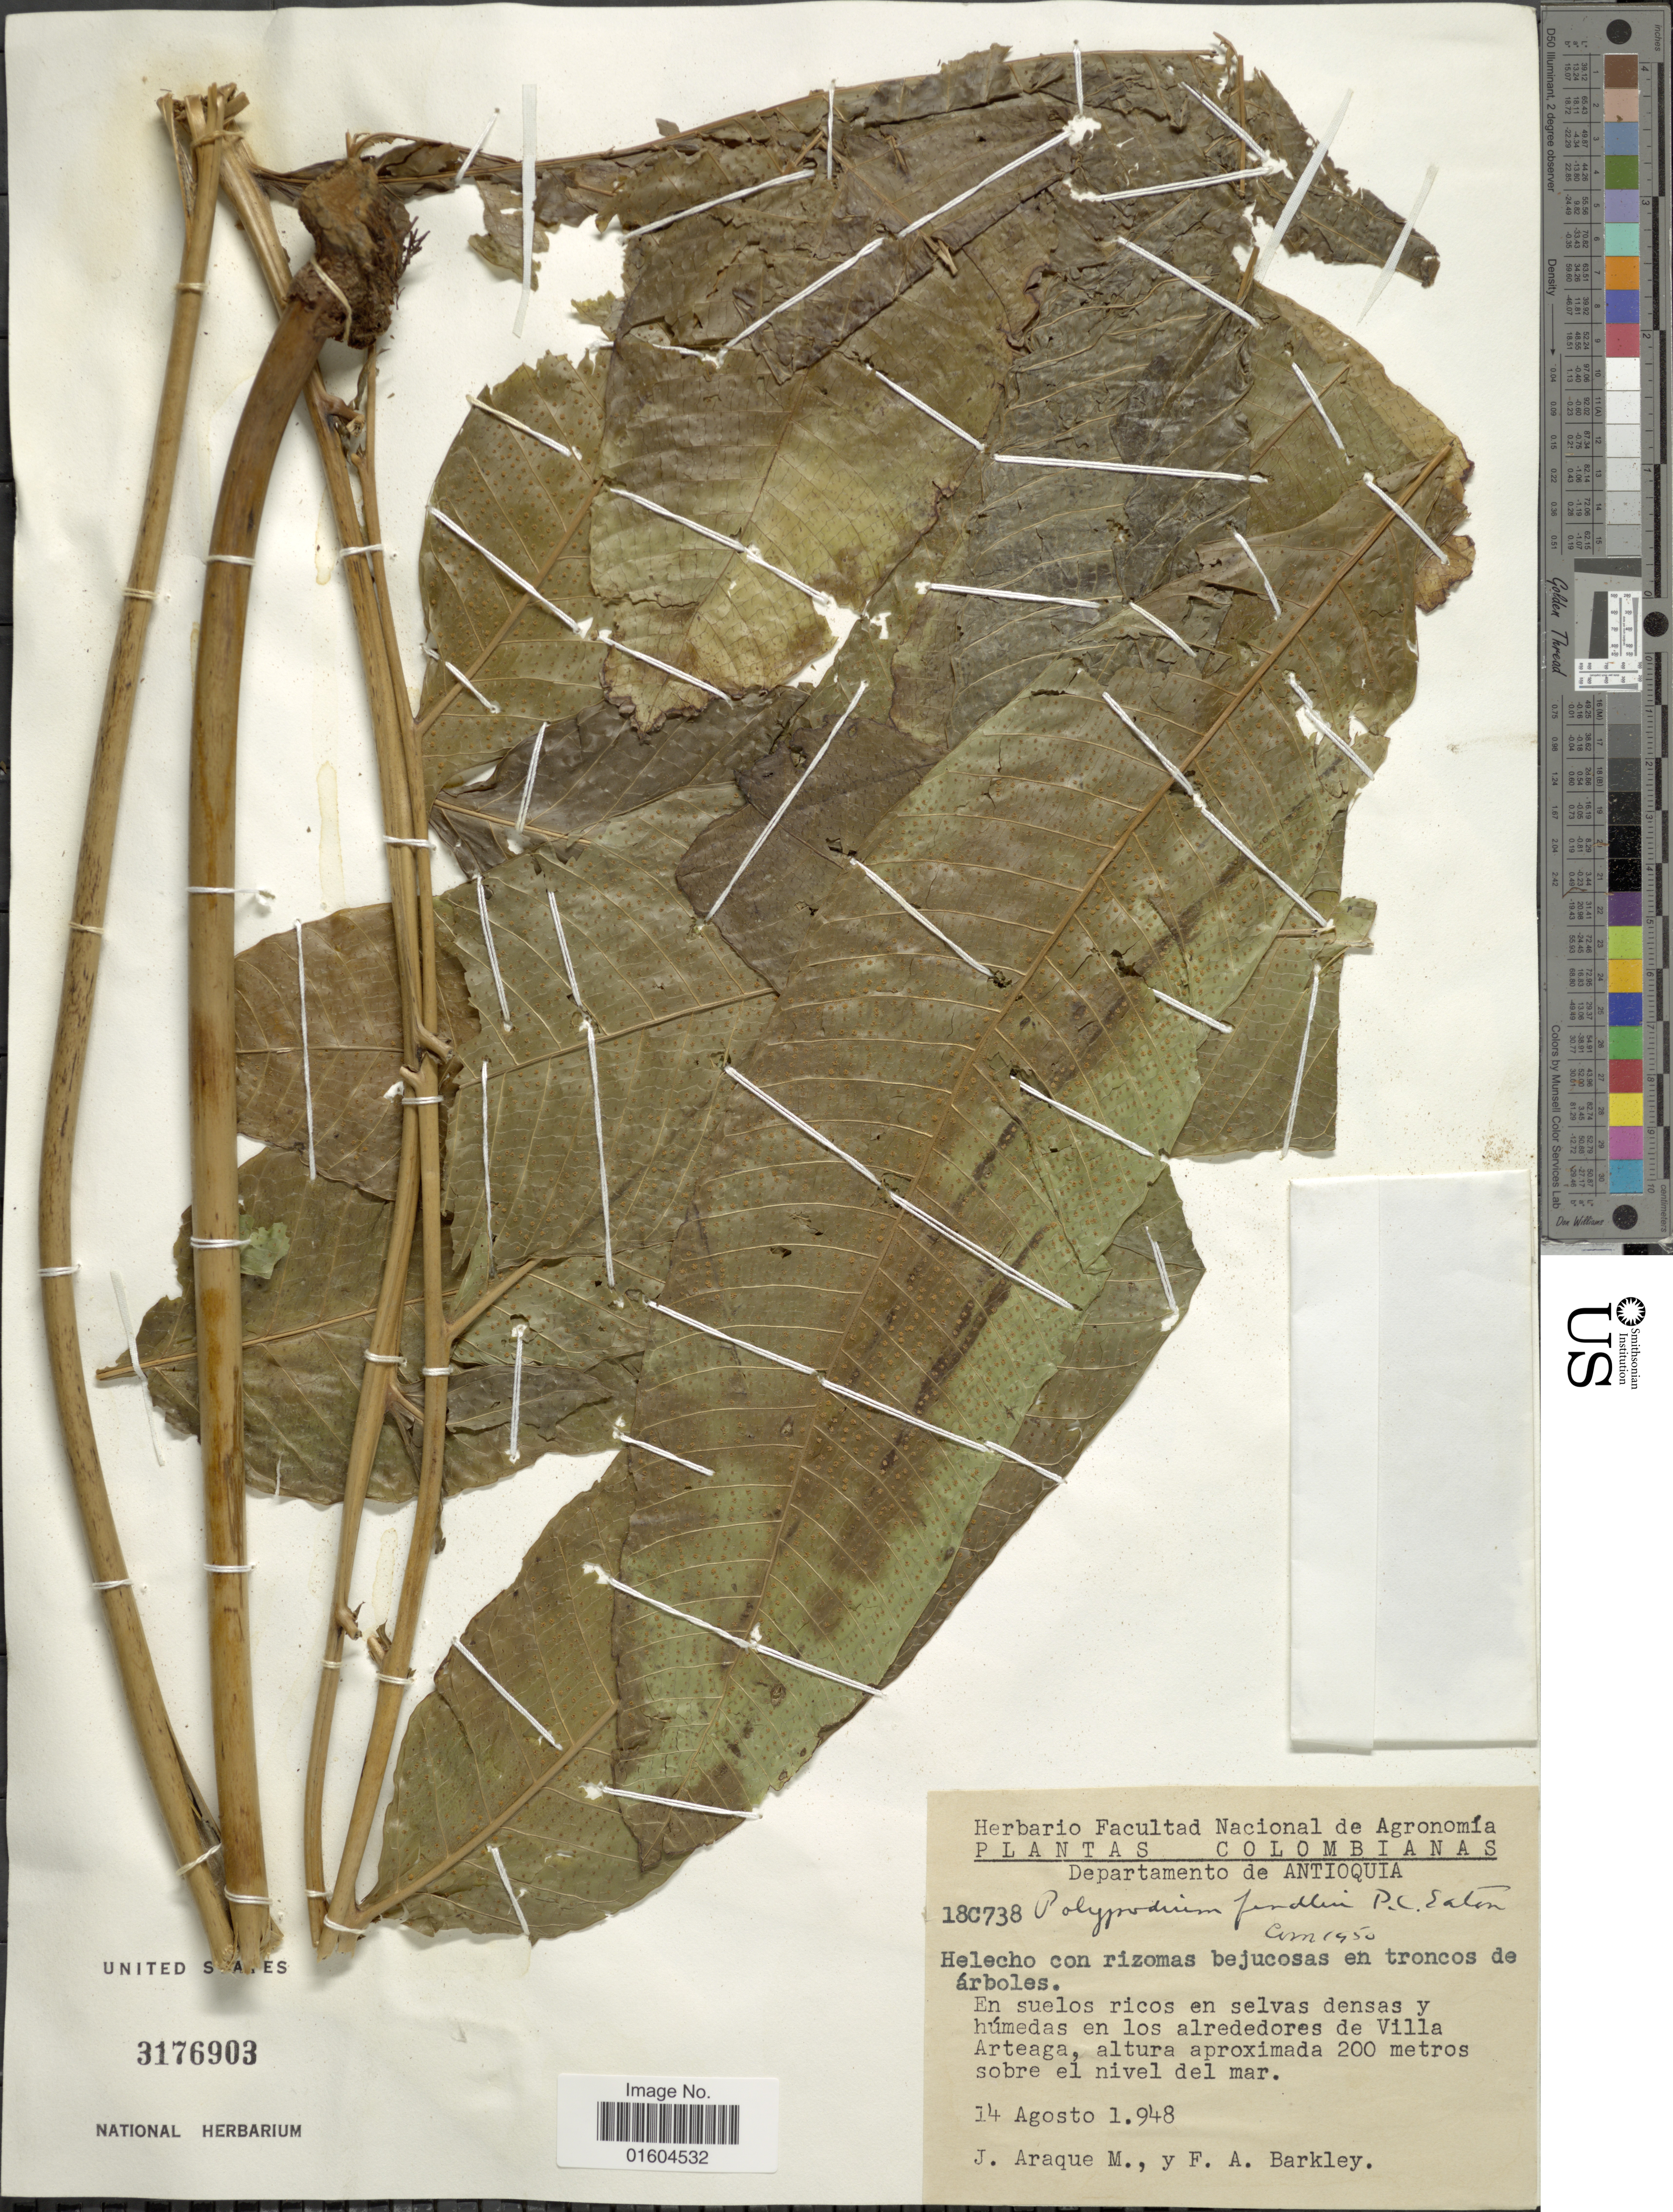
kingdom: Plantae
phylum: Tracheophyta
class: Polypodiopsida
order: Polypodiales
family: Polypodiaceae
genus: Campyloneurum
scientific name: Campyloneurum magnificum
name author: T. Moore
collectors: J. Araque Molina & F. A. Barkley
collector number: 18C738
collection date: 1948-08-14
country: Colombia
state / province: Antioquia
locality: Colombianas, Departamento de Antioquia. En suelos ricos en selvas densas y humedas en los alredores de Villa Arteaga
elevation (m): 200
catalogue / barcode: US 3176903